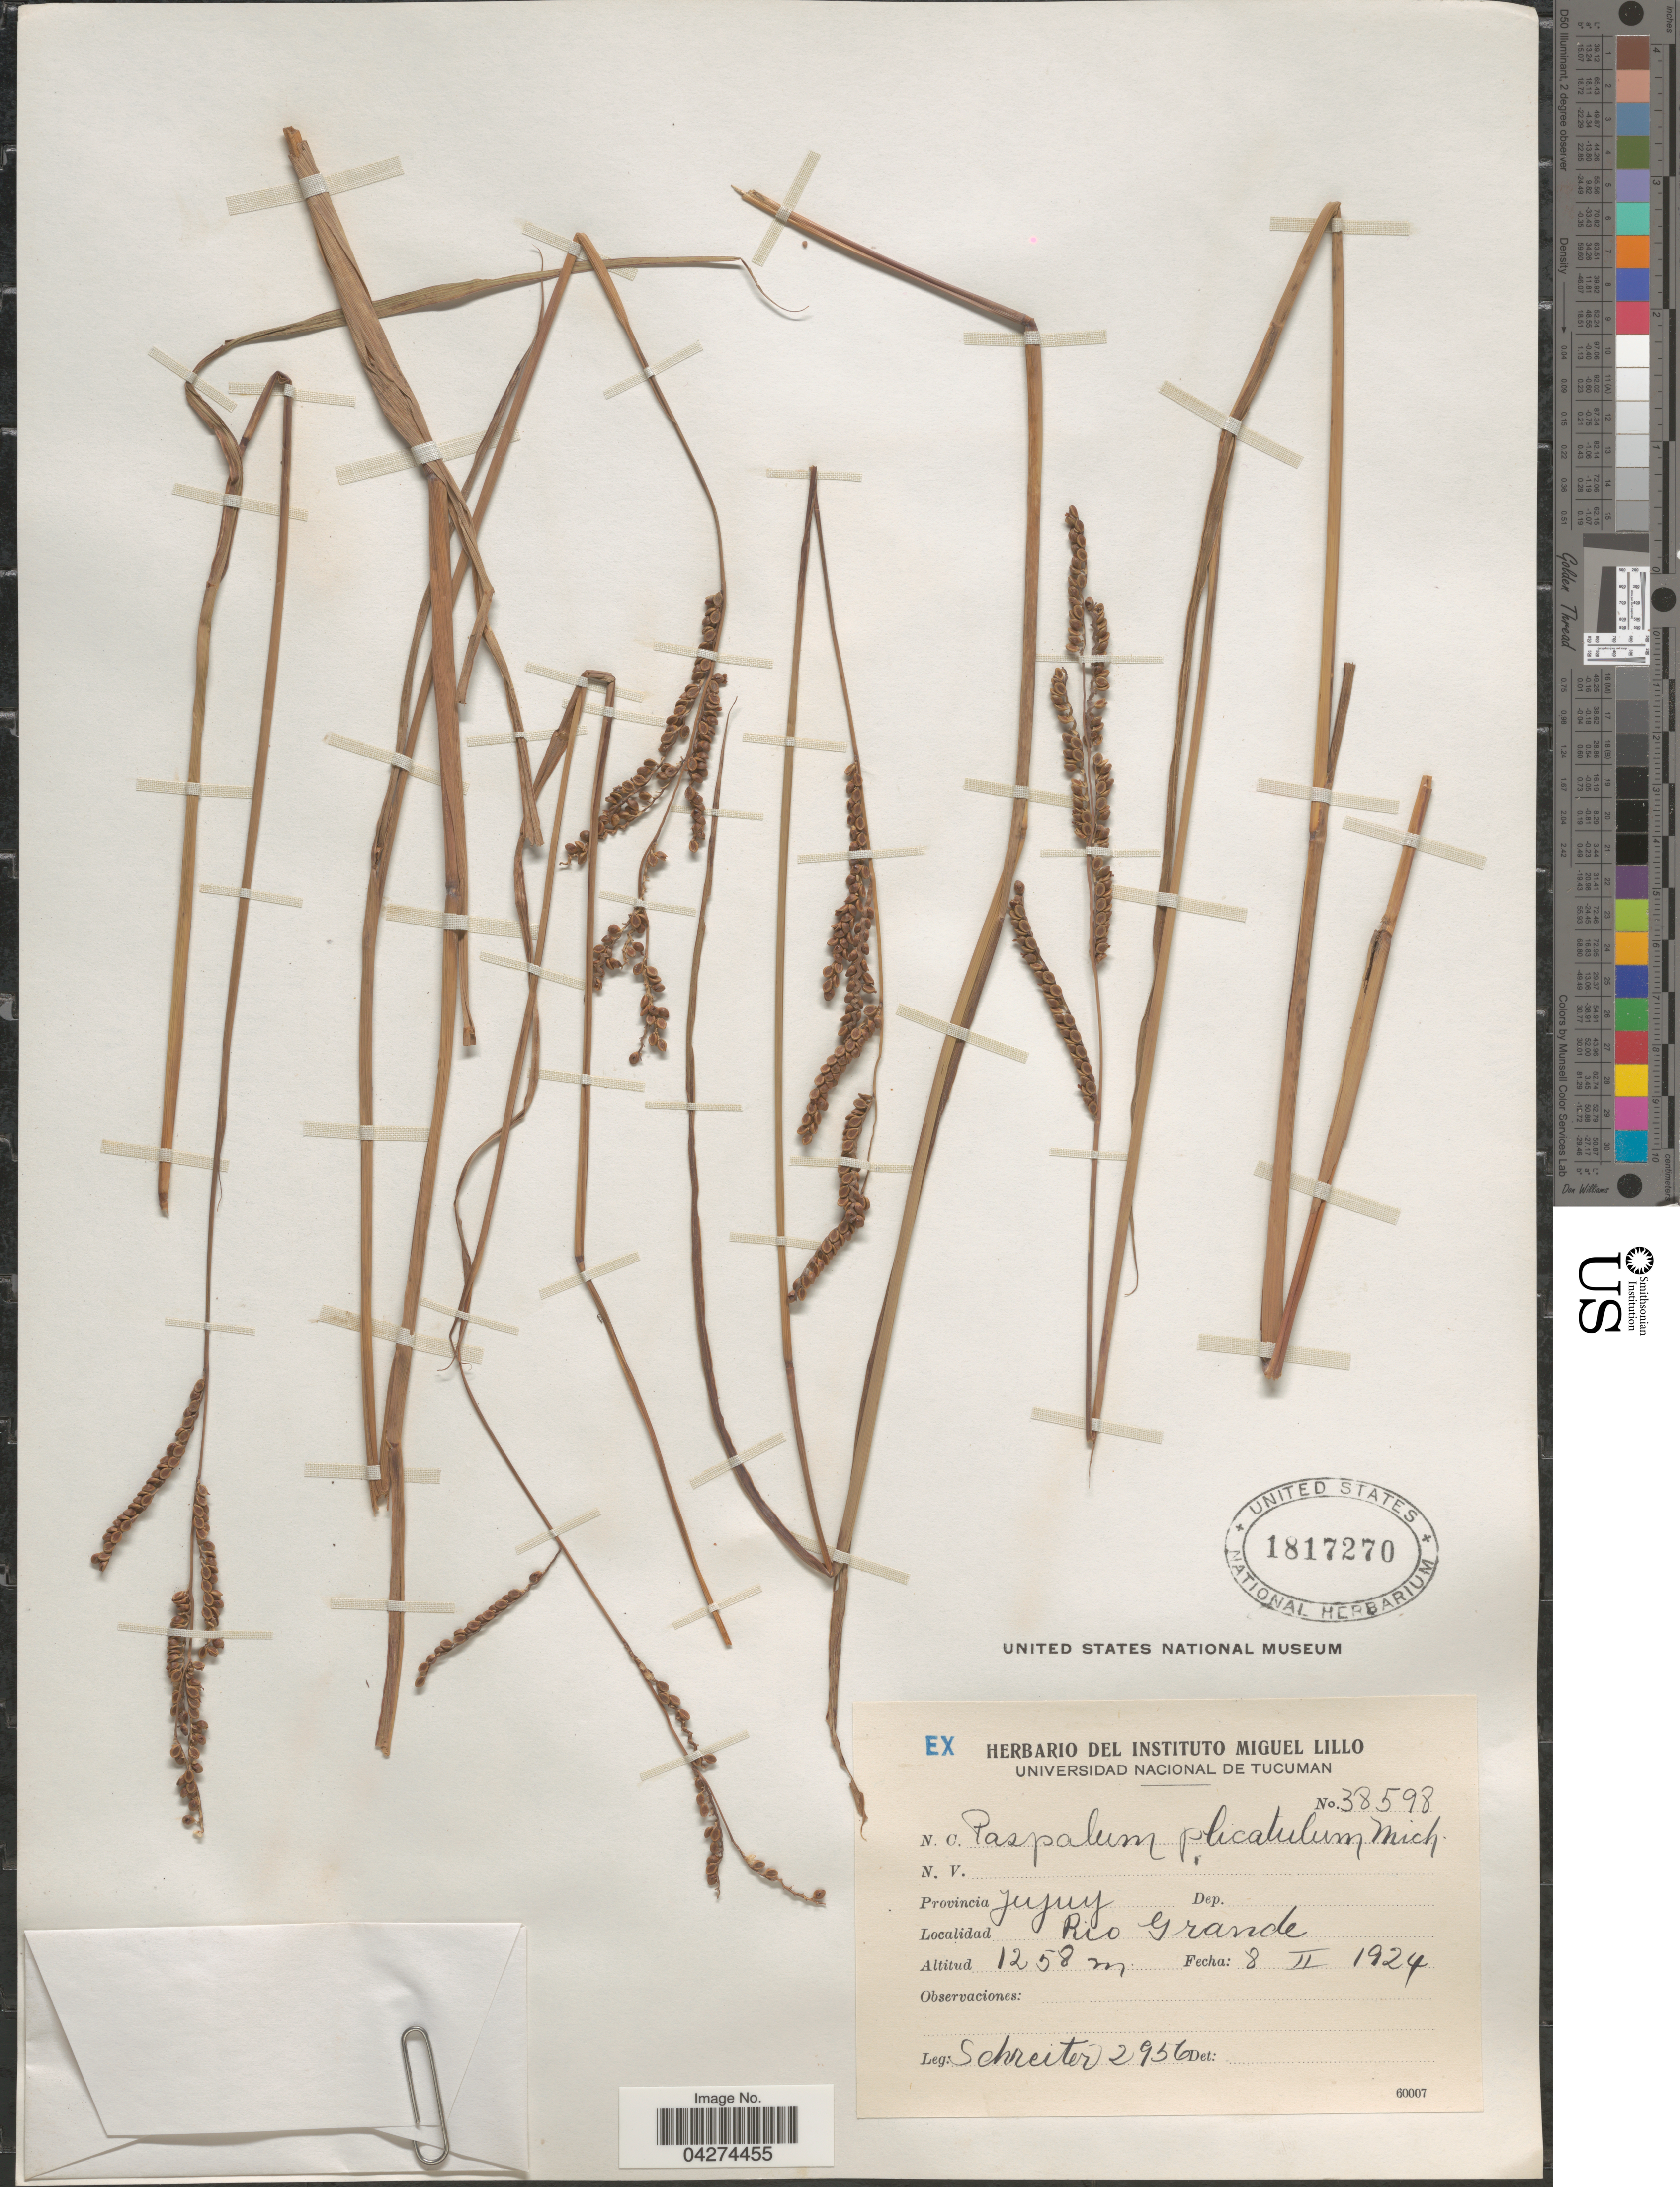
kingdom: Plantae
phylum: Tracheophyta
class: Liliopsida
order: Poales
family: Poaceae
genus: Paspalum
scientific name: Paspalum plicatulum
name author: Michx.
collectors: -. Schreiter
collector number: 2956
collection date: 1924-02-08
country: Argentina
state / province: Jujuy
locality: Rio Grande.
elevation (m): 1258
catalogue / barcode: US 1817270